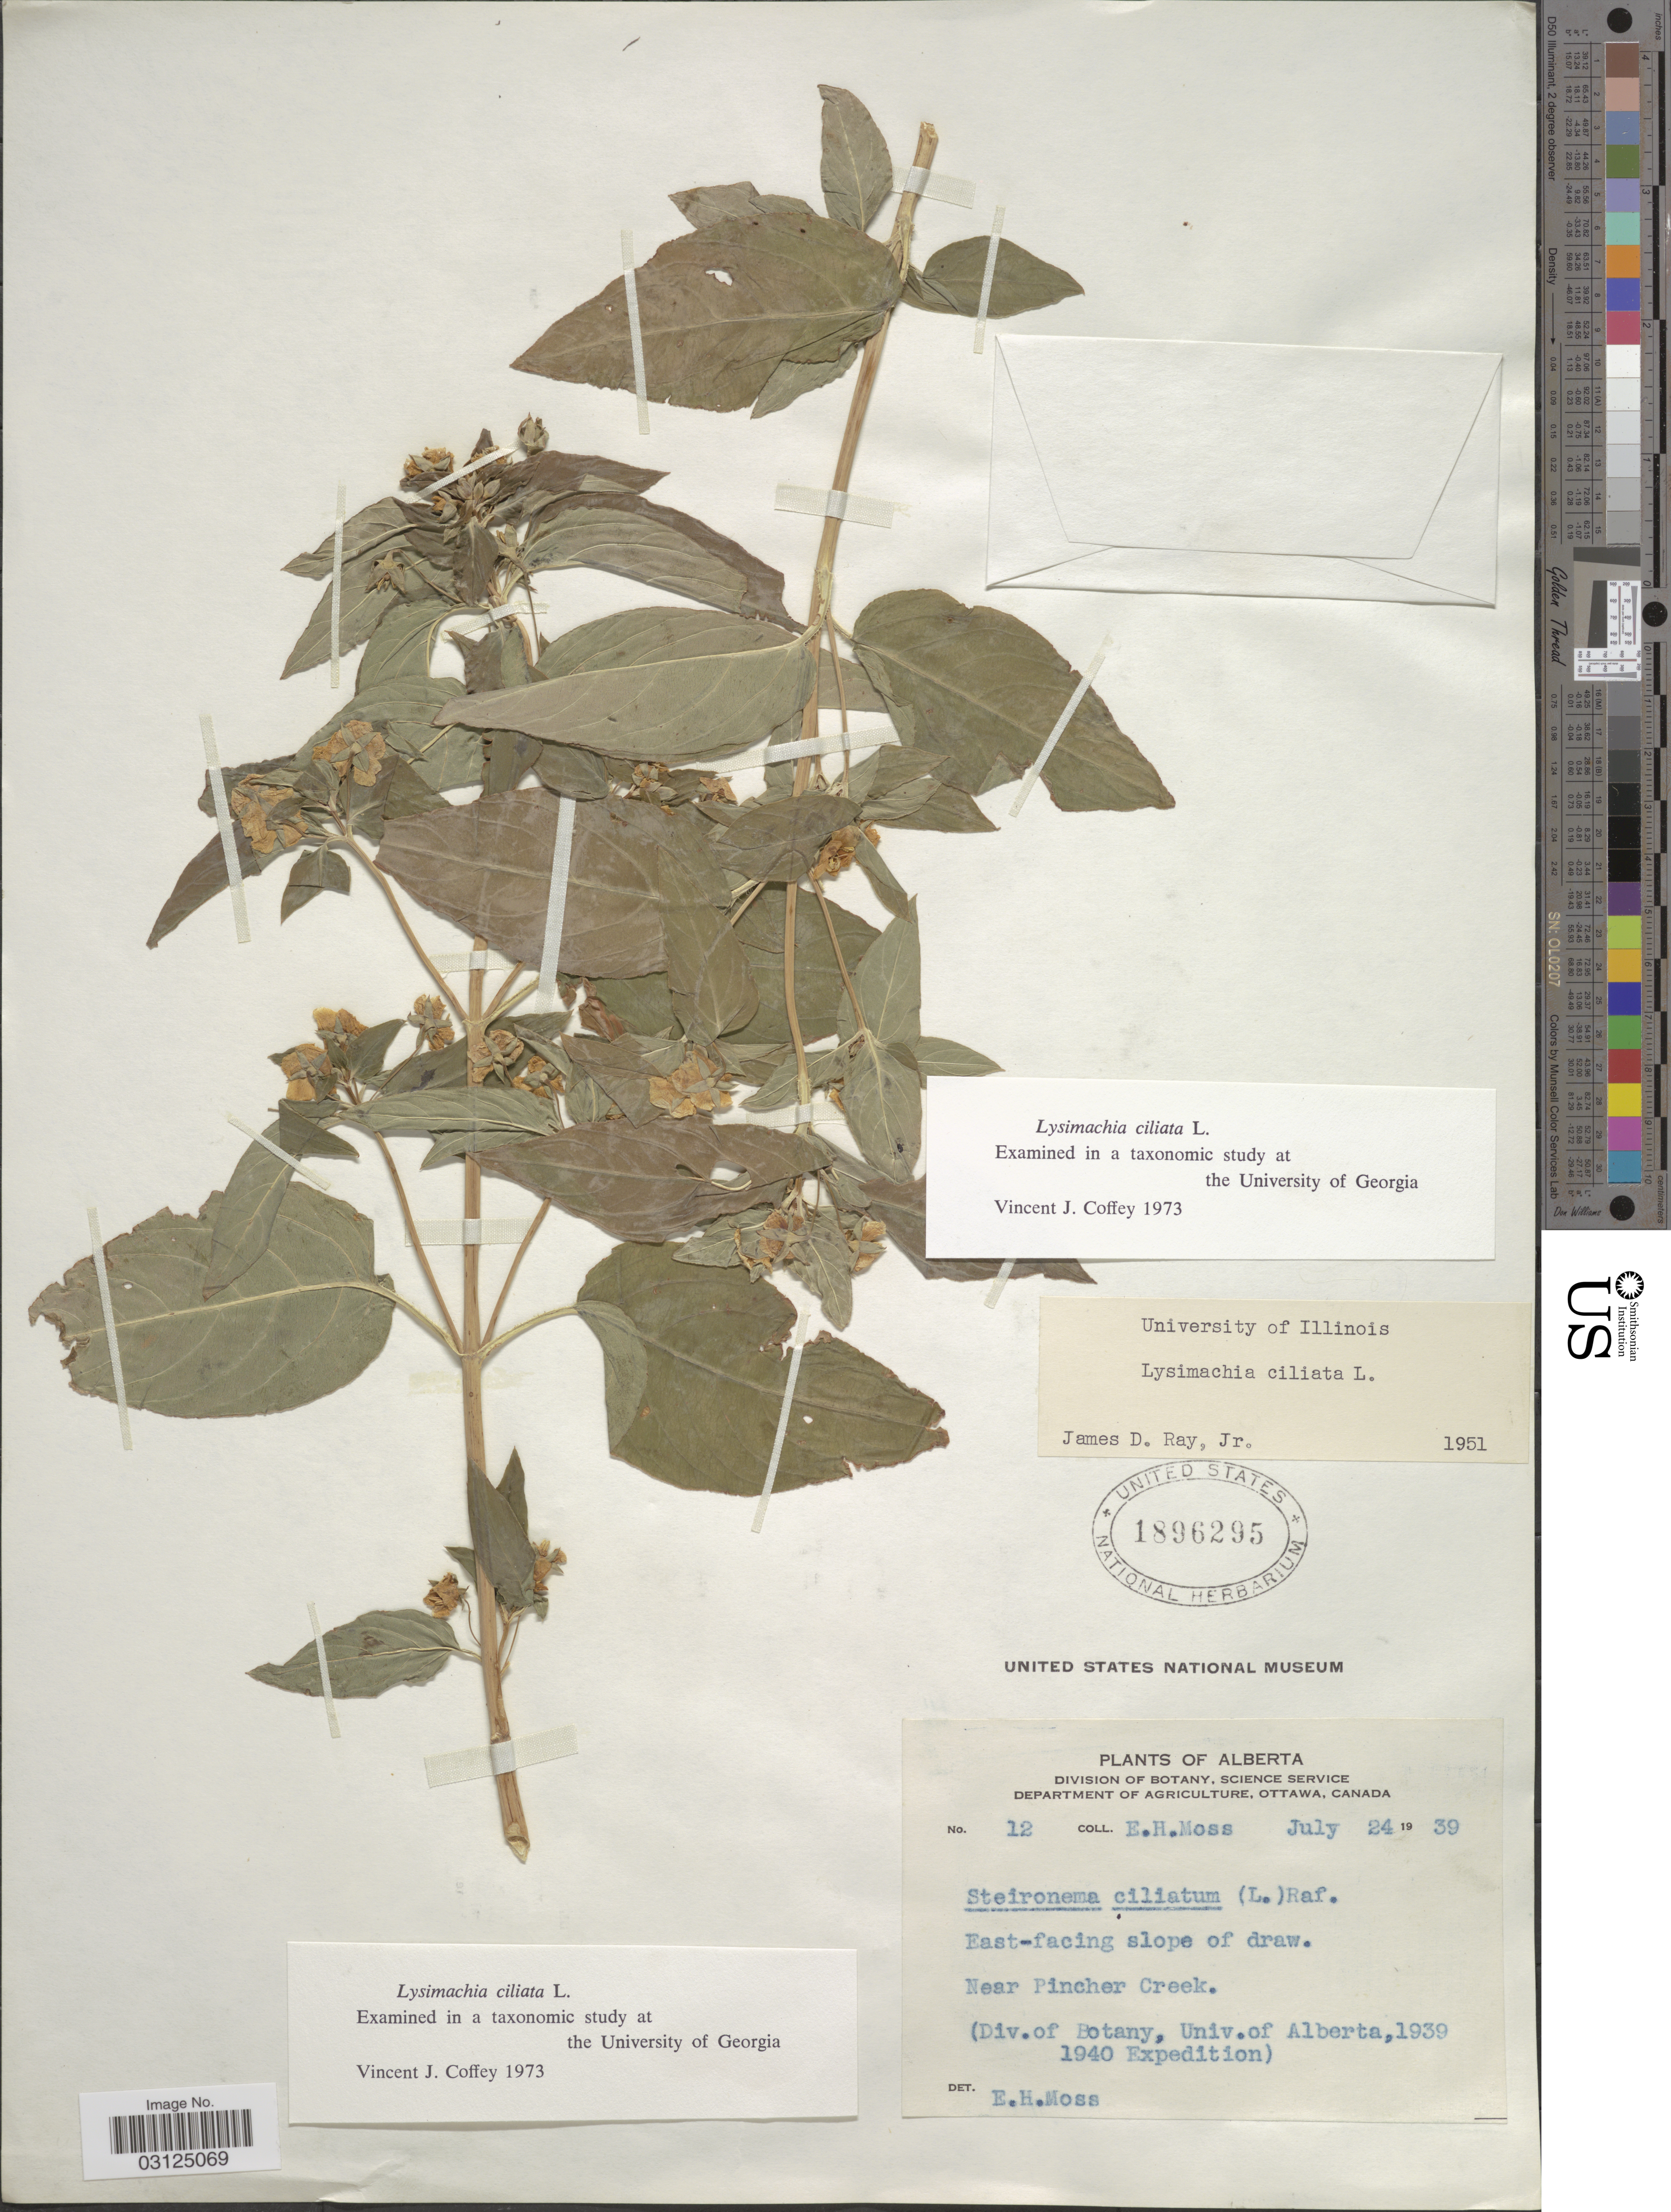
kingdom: Plantae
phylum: Tracheophyta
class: Magnoliopsida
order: Ericales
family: Primulaceae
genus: Lysimachia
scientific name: Lysimachia ciliata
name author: L.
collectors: E. Moss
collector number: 12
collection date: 1939-07-24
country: Canada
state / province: Alberta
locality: East-facing slope of draw. Near Pincher Creek.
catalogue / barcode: US 1896295